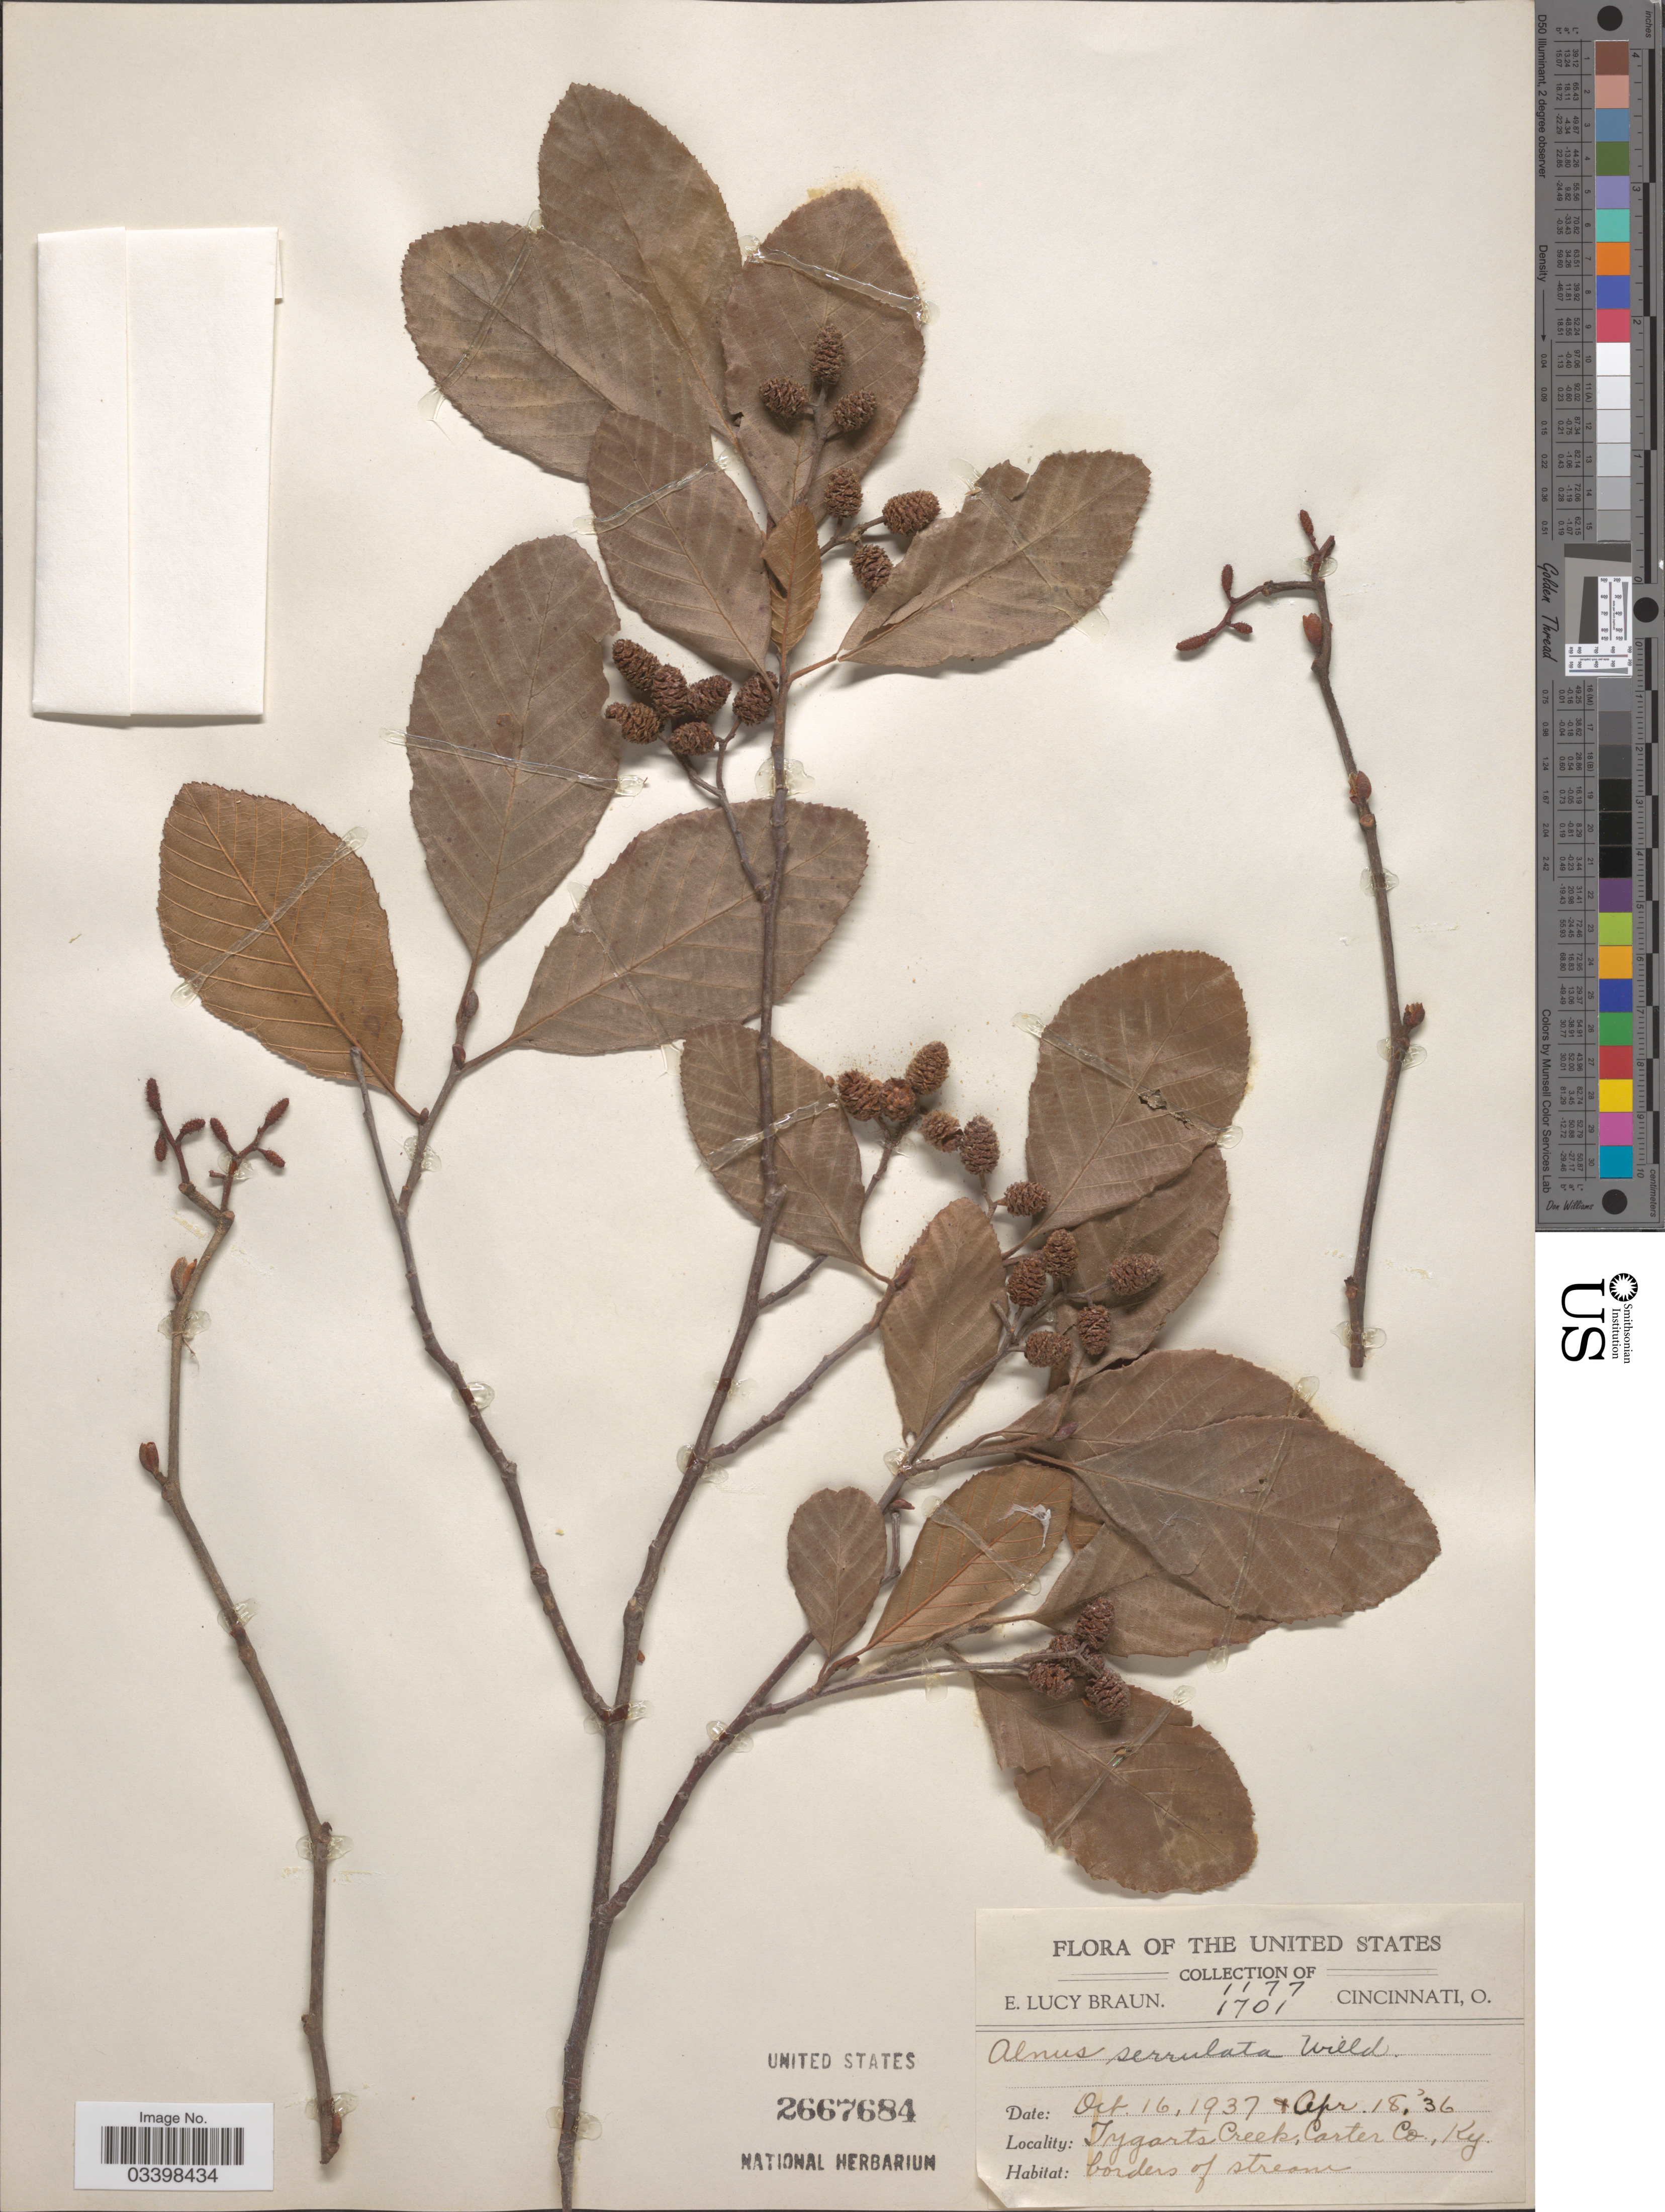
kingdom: Plantae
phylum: Tracheophyta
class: Magnoliopsida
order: Fagales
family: Betulaceae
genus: Alnus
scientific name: Alnus serrulata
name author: (Aiton) Willd.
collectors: E. L. Braun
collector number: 1177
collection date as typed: Transcribed d/m/y: 18/4/36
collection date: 1937-10-16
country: United States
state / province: Kentucky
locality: Tygarts Creek, Carter Co.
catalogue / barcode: US 2667684